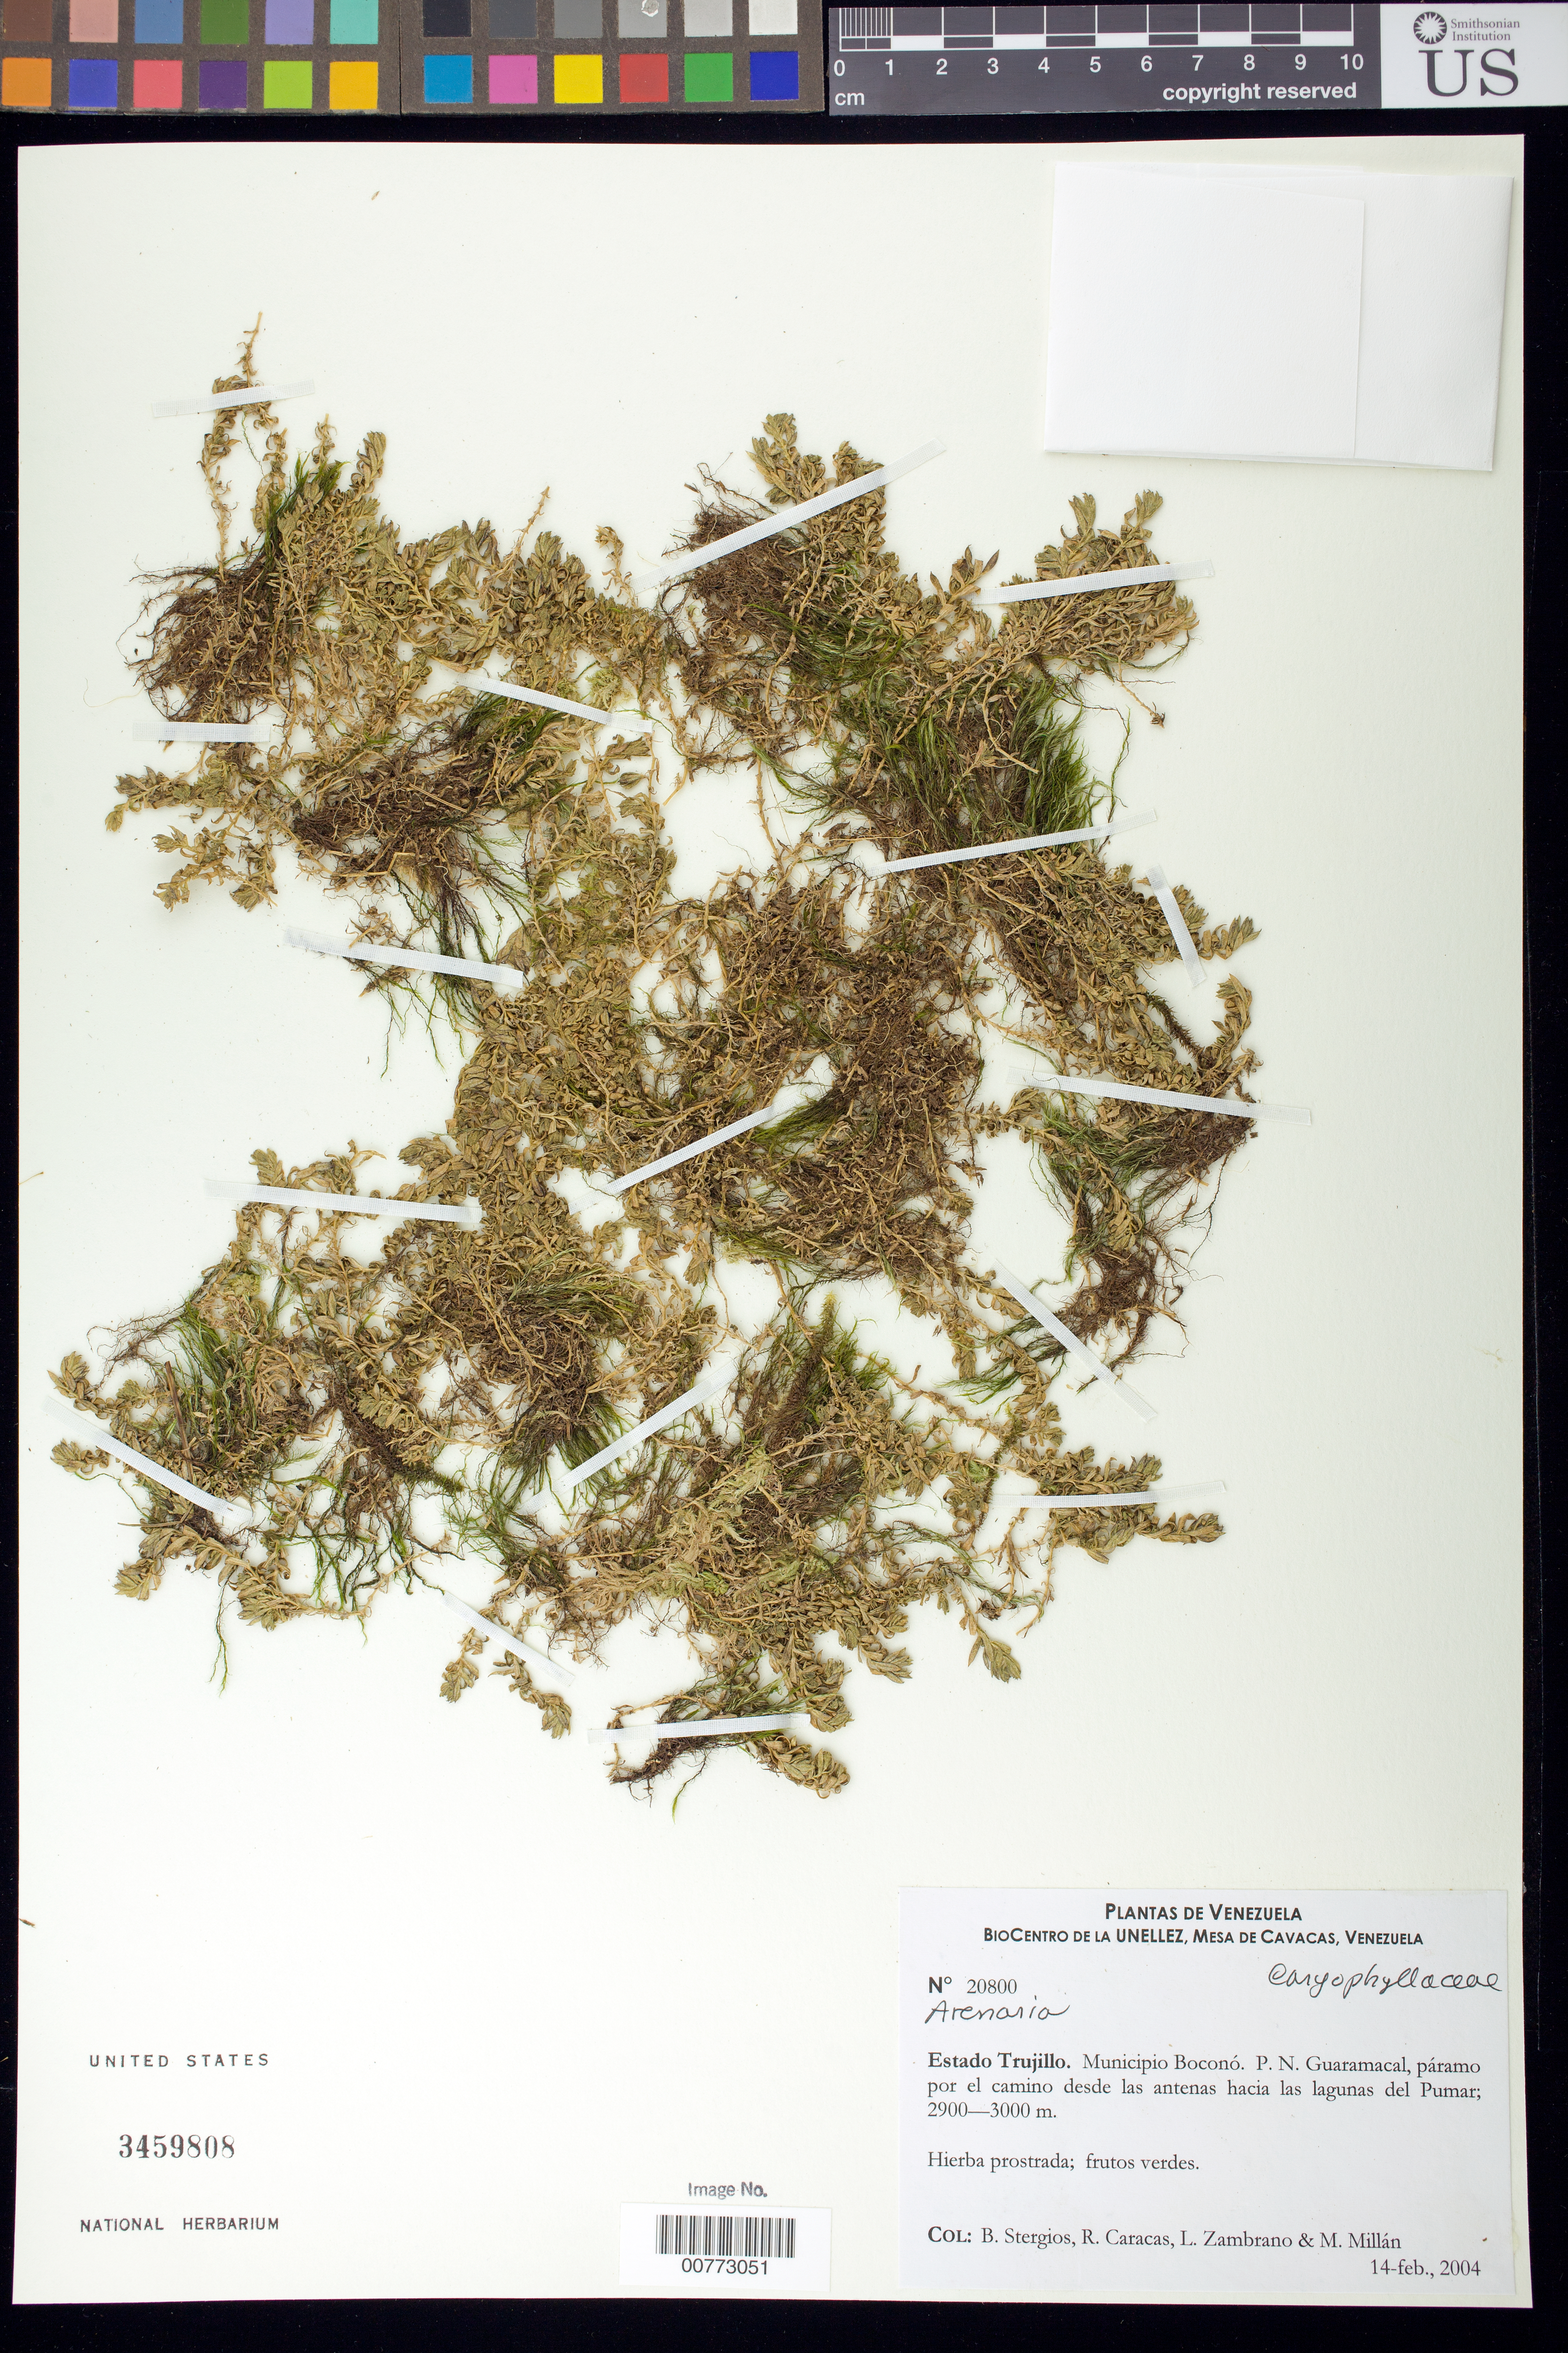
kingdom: Plantae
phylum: Tracheophyta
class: Magnoliopsida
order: Caryophyllales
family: Caryophyllaceae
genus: Arenaria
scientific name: Arenaria sp.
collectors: B. G. Stergios, R. Caracas, L. Zambrano & M. Millán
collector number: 20800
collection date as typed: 14 Feb 2004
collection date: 2004-02-14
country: Venezuela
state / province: Trujillo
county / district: Boconó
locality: Parque Nacional Guaramacal, páramo por el camino desde las antenas hacia las lagunas del Pumar.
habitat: Páramo.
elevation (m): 2900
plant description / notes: PORT, US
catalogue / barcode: US 3459808